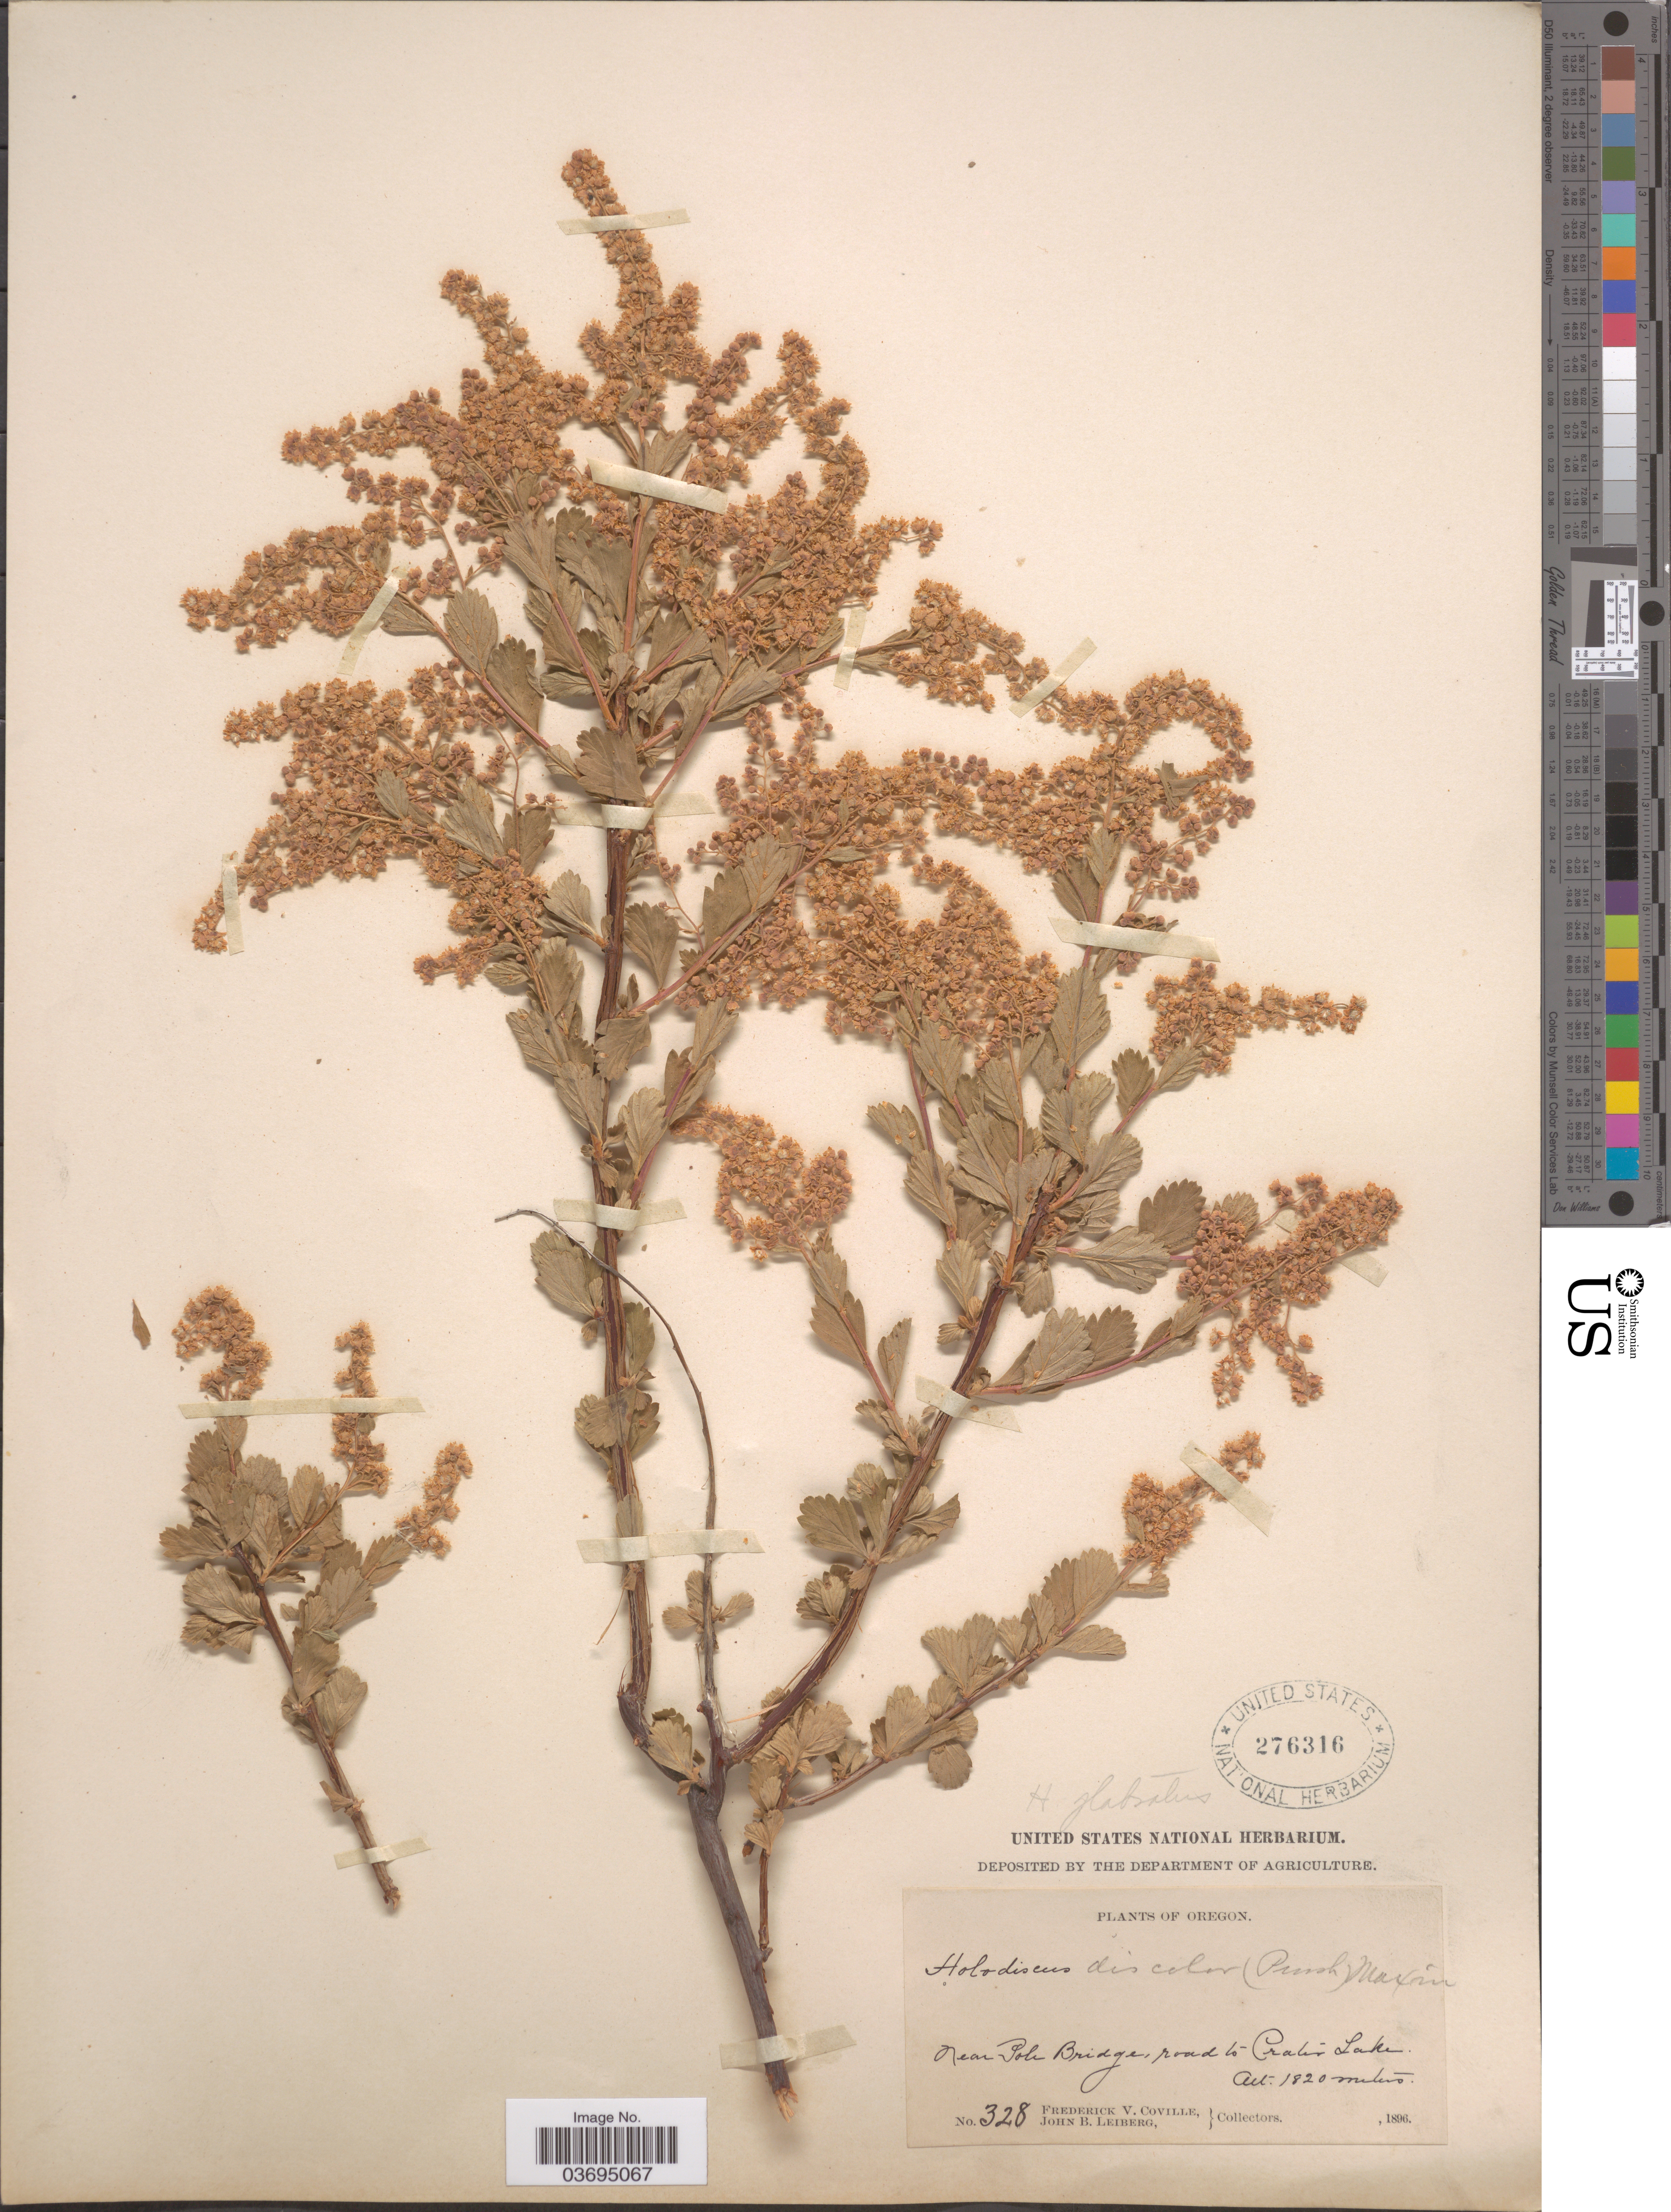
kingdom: Plantae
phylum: Tracheophyta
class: Magnoliopsida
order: Rosales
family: Rosaceae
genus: Holodiscus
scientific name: Holodiscus discolor var. glabrescens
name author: (Greenm.) Jeps.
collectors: F. V. Coville & J. B. Leiberg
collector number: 328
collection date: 1896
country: United States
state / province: Oregon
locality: Near Pole Bridge, road to Crater Lake.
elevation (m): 1820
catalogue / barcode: US 276316